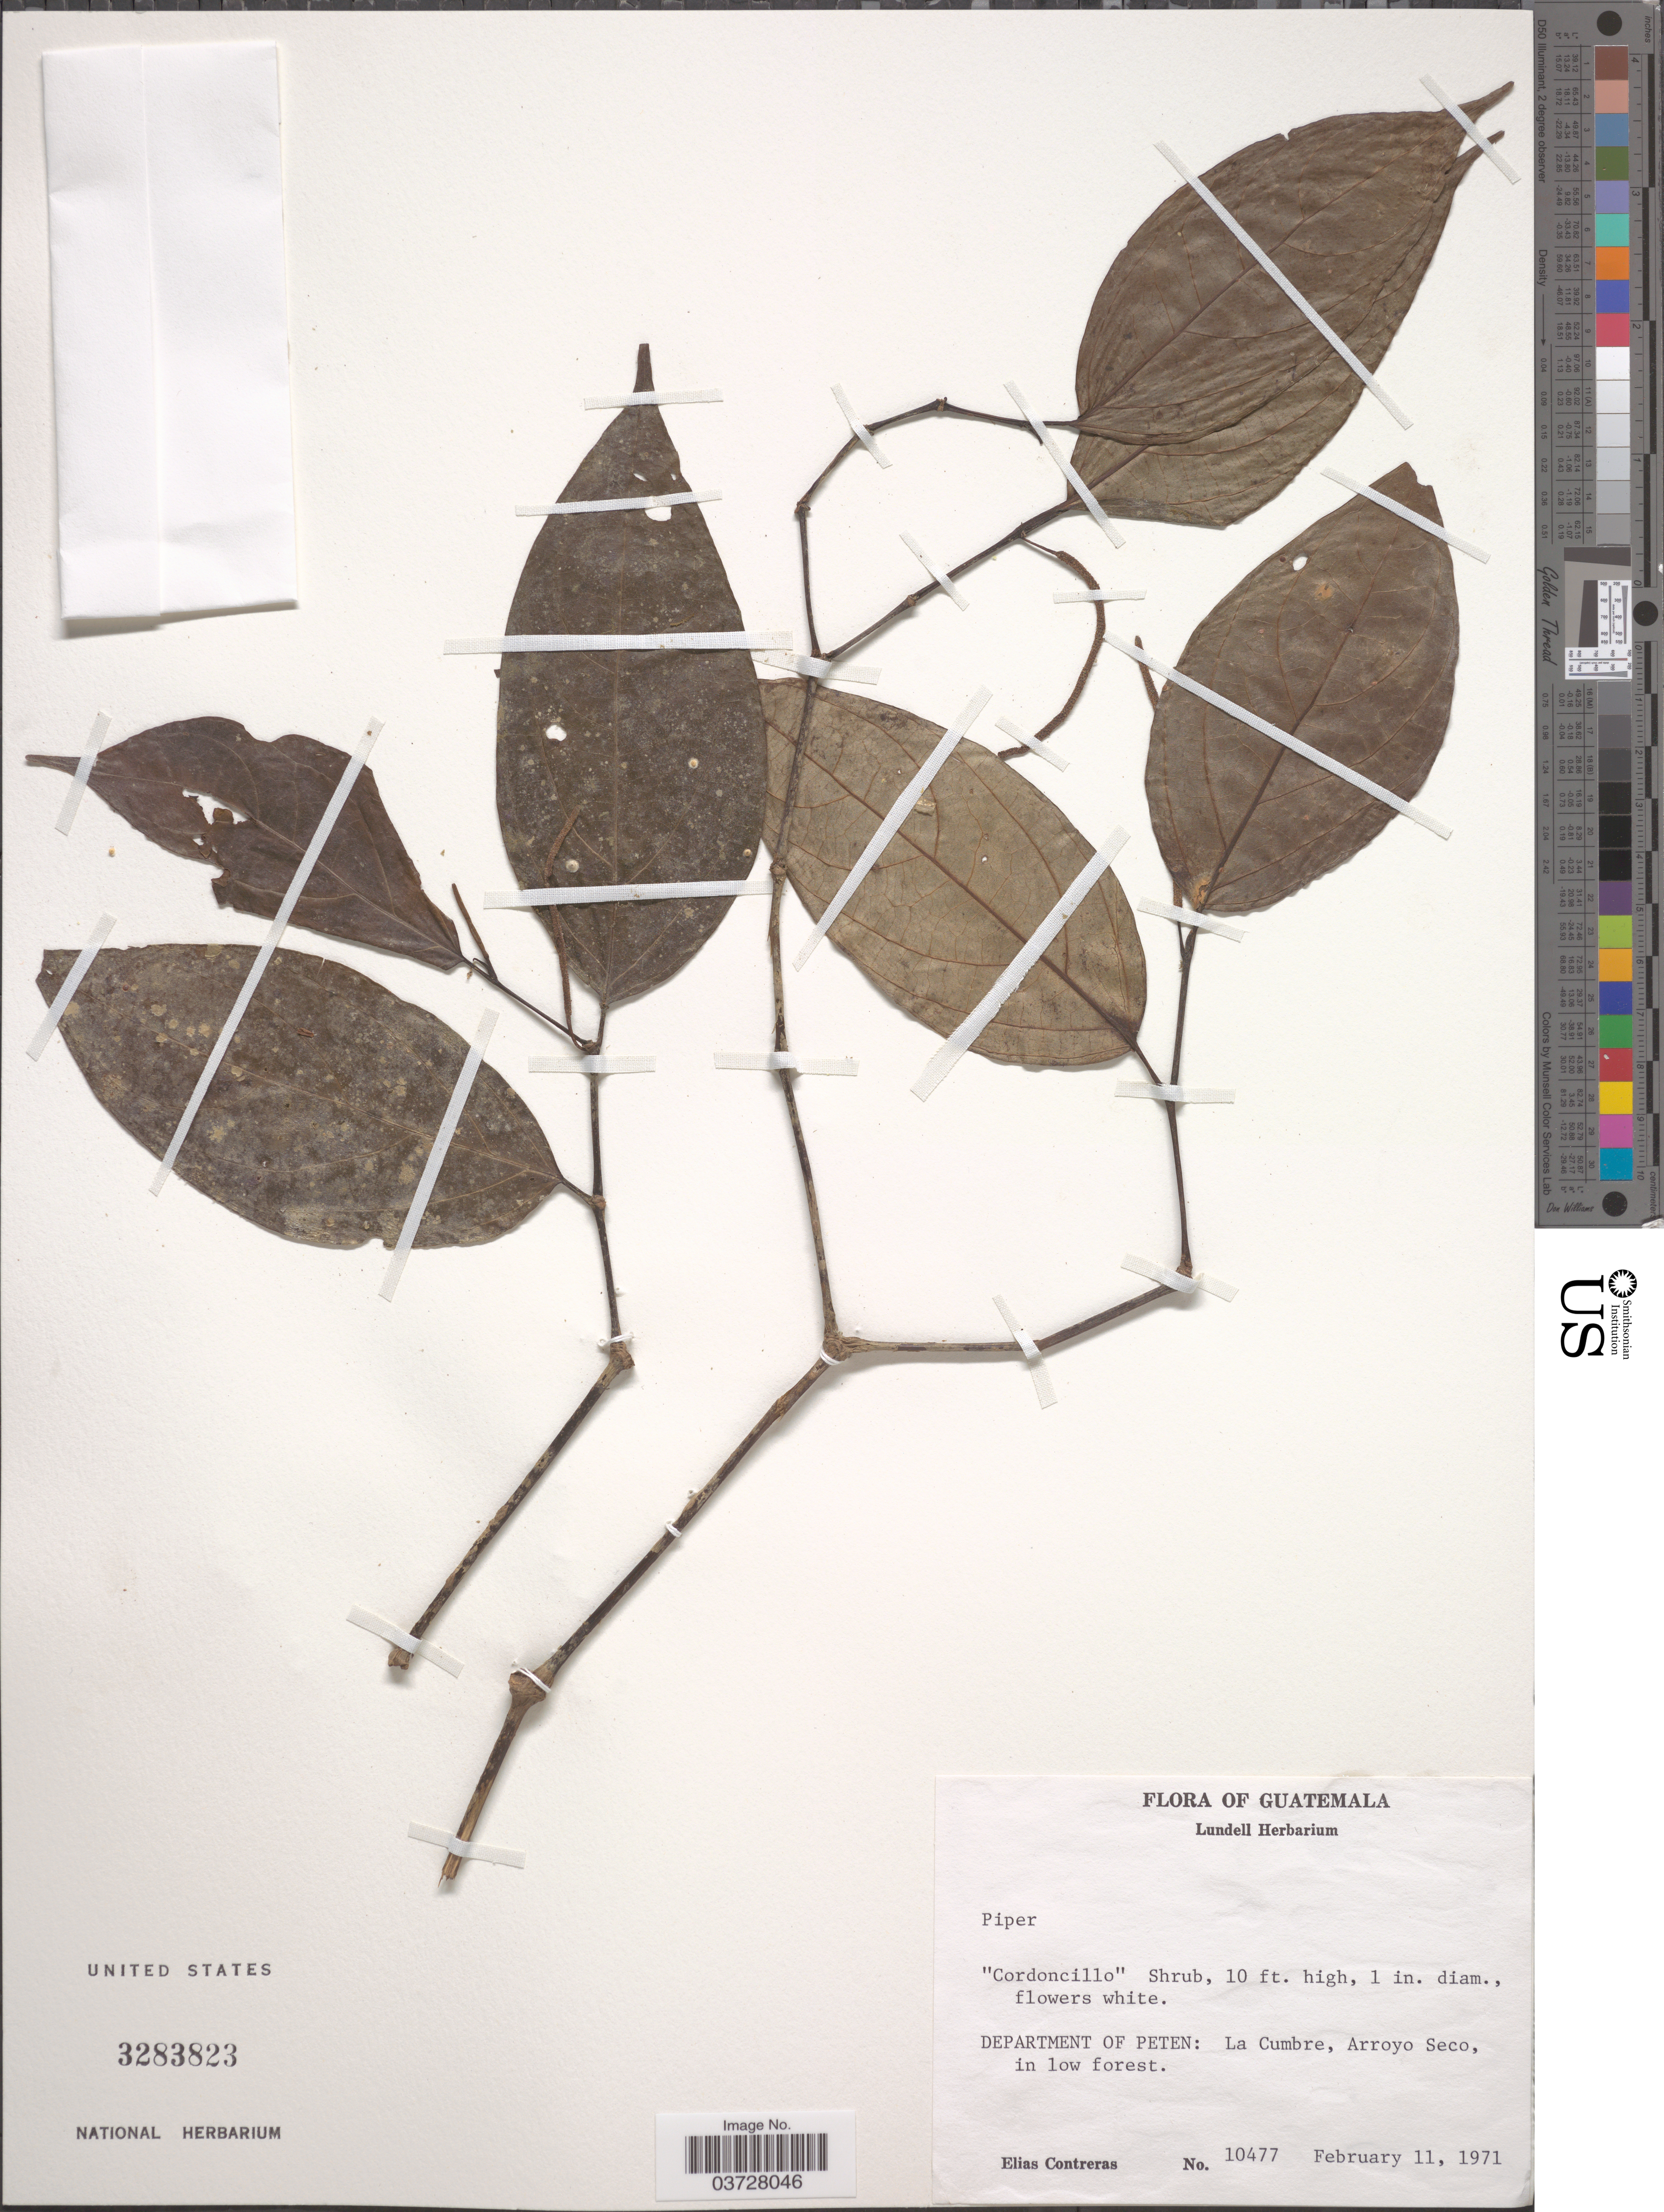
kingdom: Plantae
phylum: Tracheophyta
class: Magnoliopsida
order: Piperales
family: Piperaceae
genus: Piper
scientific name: Piper sp.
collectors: E. Contreras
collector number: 10477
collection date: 1971-02-11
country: Guatemala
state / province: El Peten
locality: Department of Peten: La Cumbre, Arroyo Seco.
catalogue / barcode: US 3283823